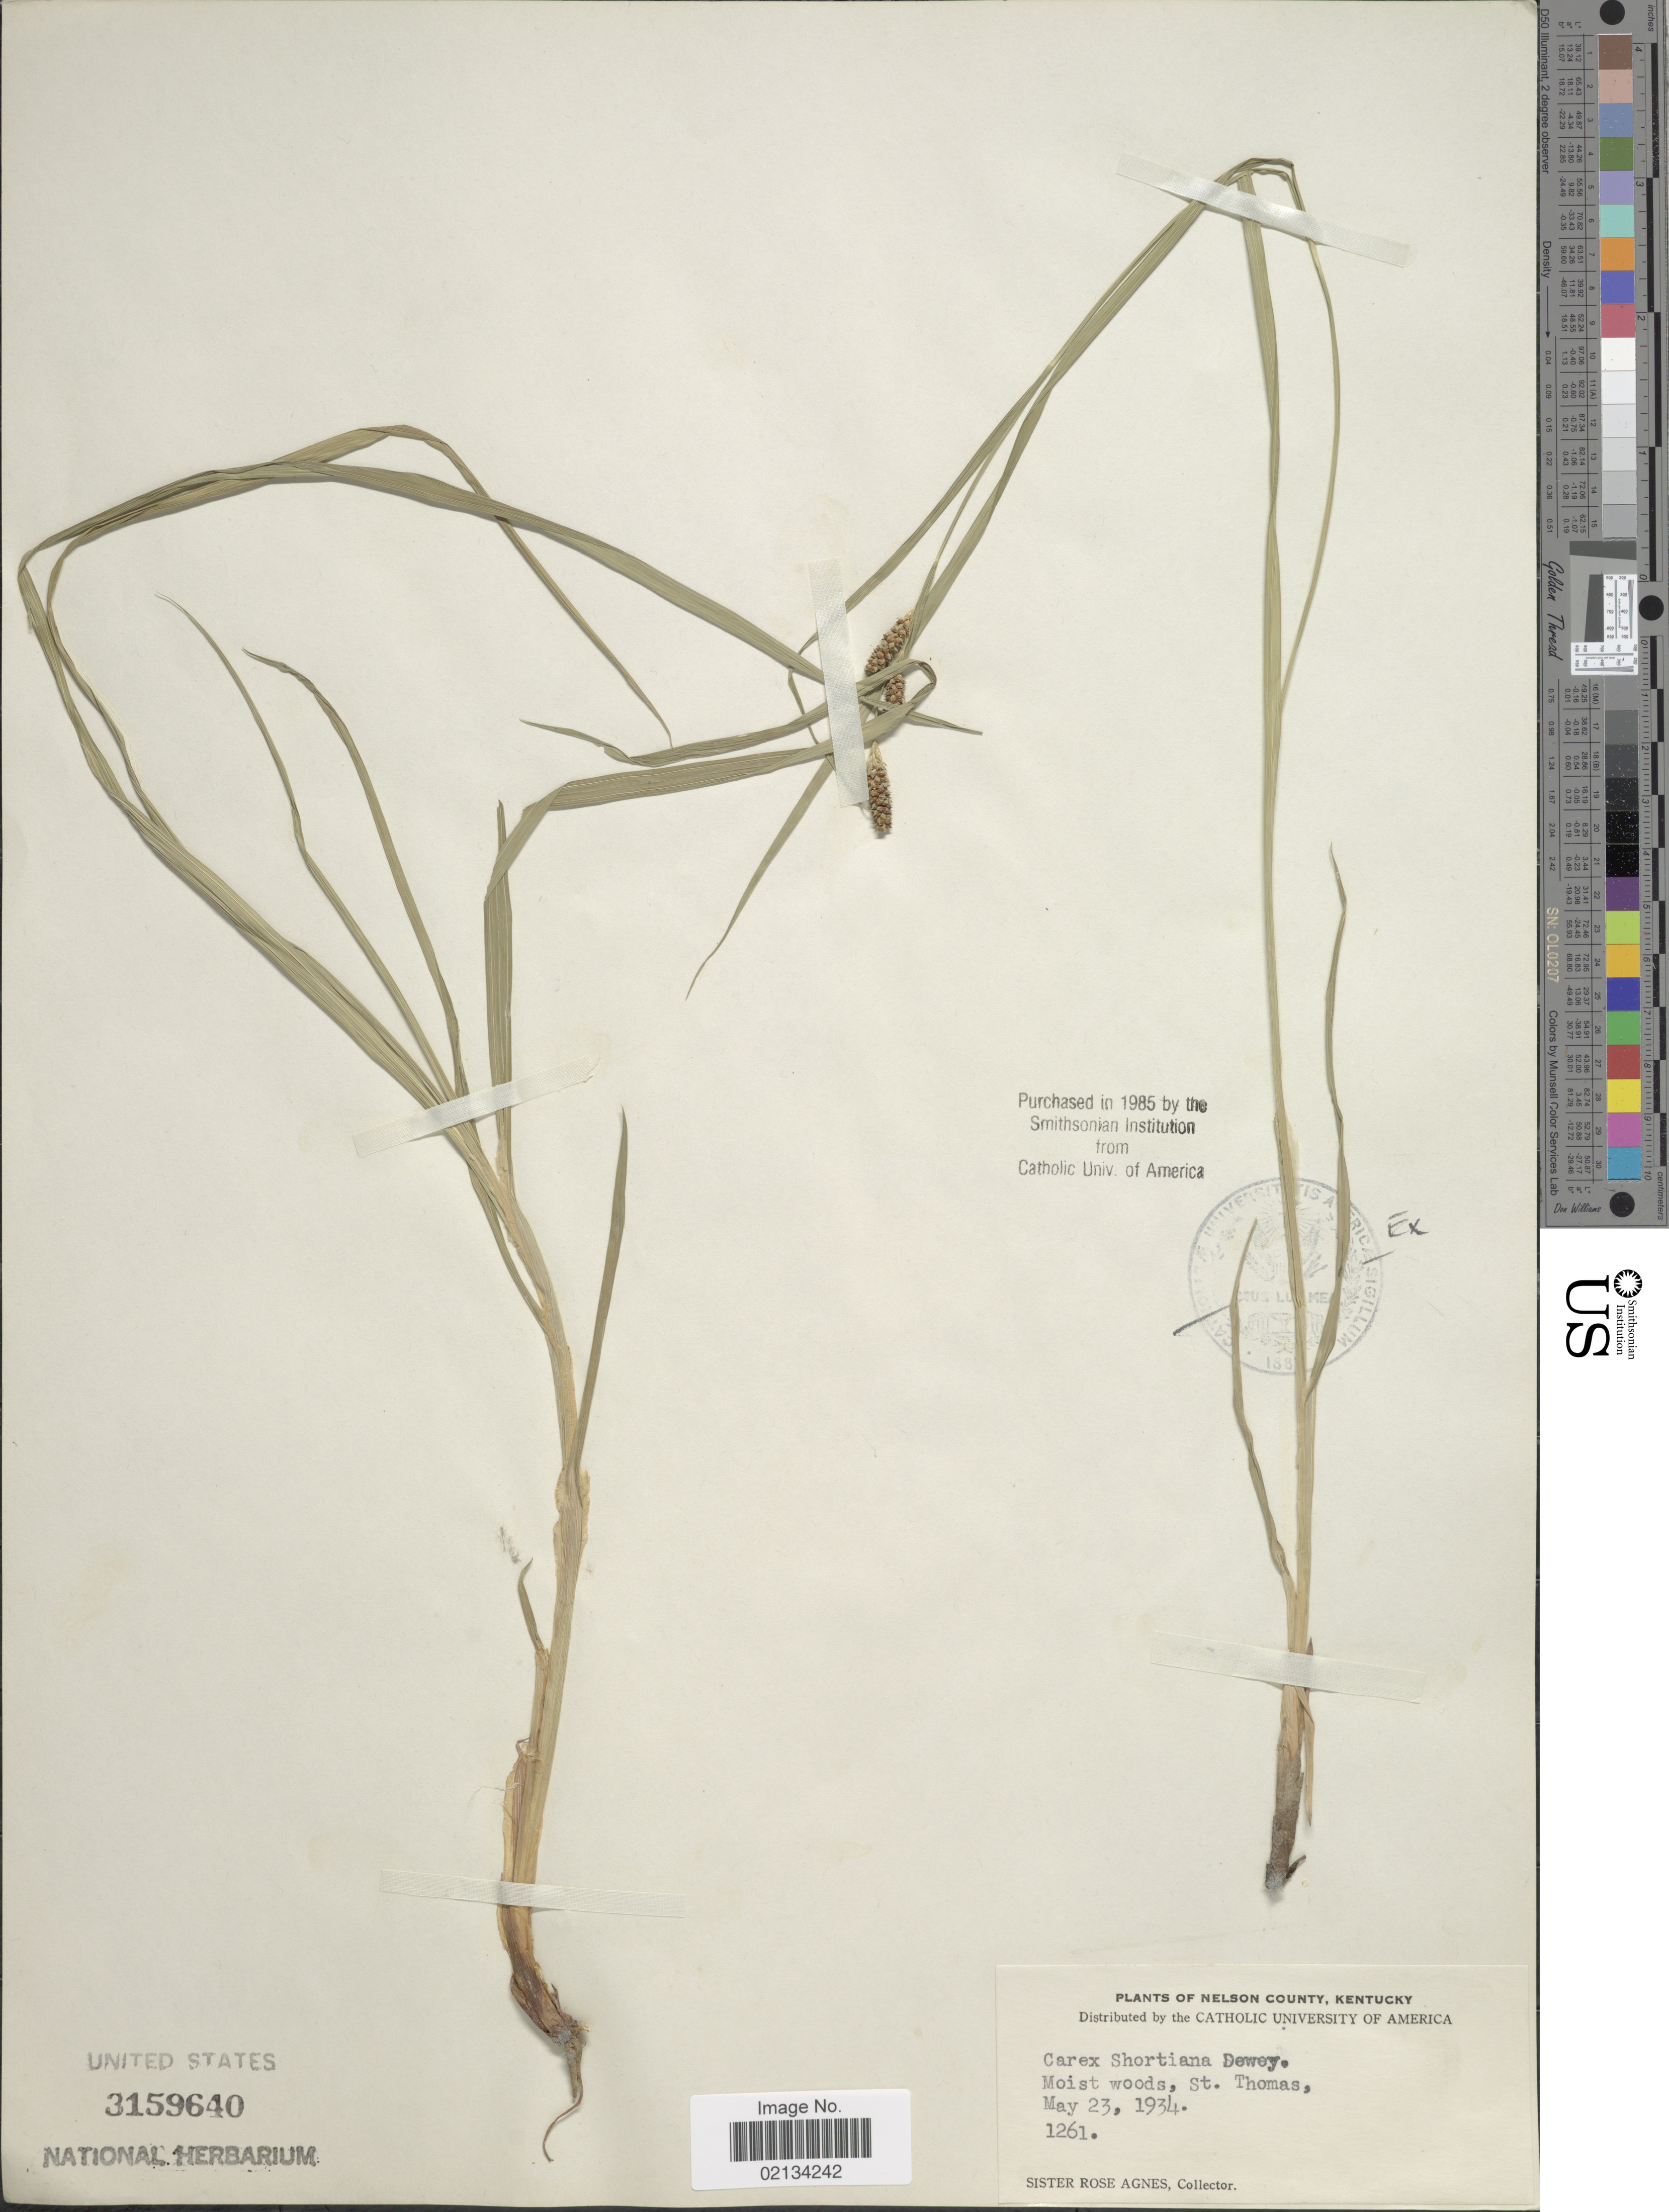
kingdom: Plantae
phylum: Tracheophyta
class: Liliopsida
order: Poales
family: Cyperaceae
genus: Carex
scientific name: Carex shortiana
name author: Dewey & Torr.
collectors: Sister Rose Agnes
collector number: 1261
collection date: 1934-05-23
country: United States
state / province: Kentucky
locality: Nelson County, St. Thomas.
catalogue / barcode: US 3159640